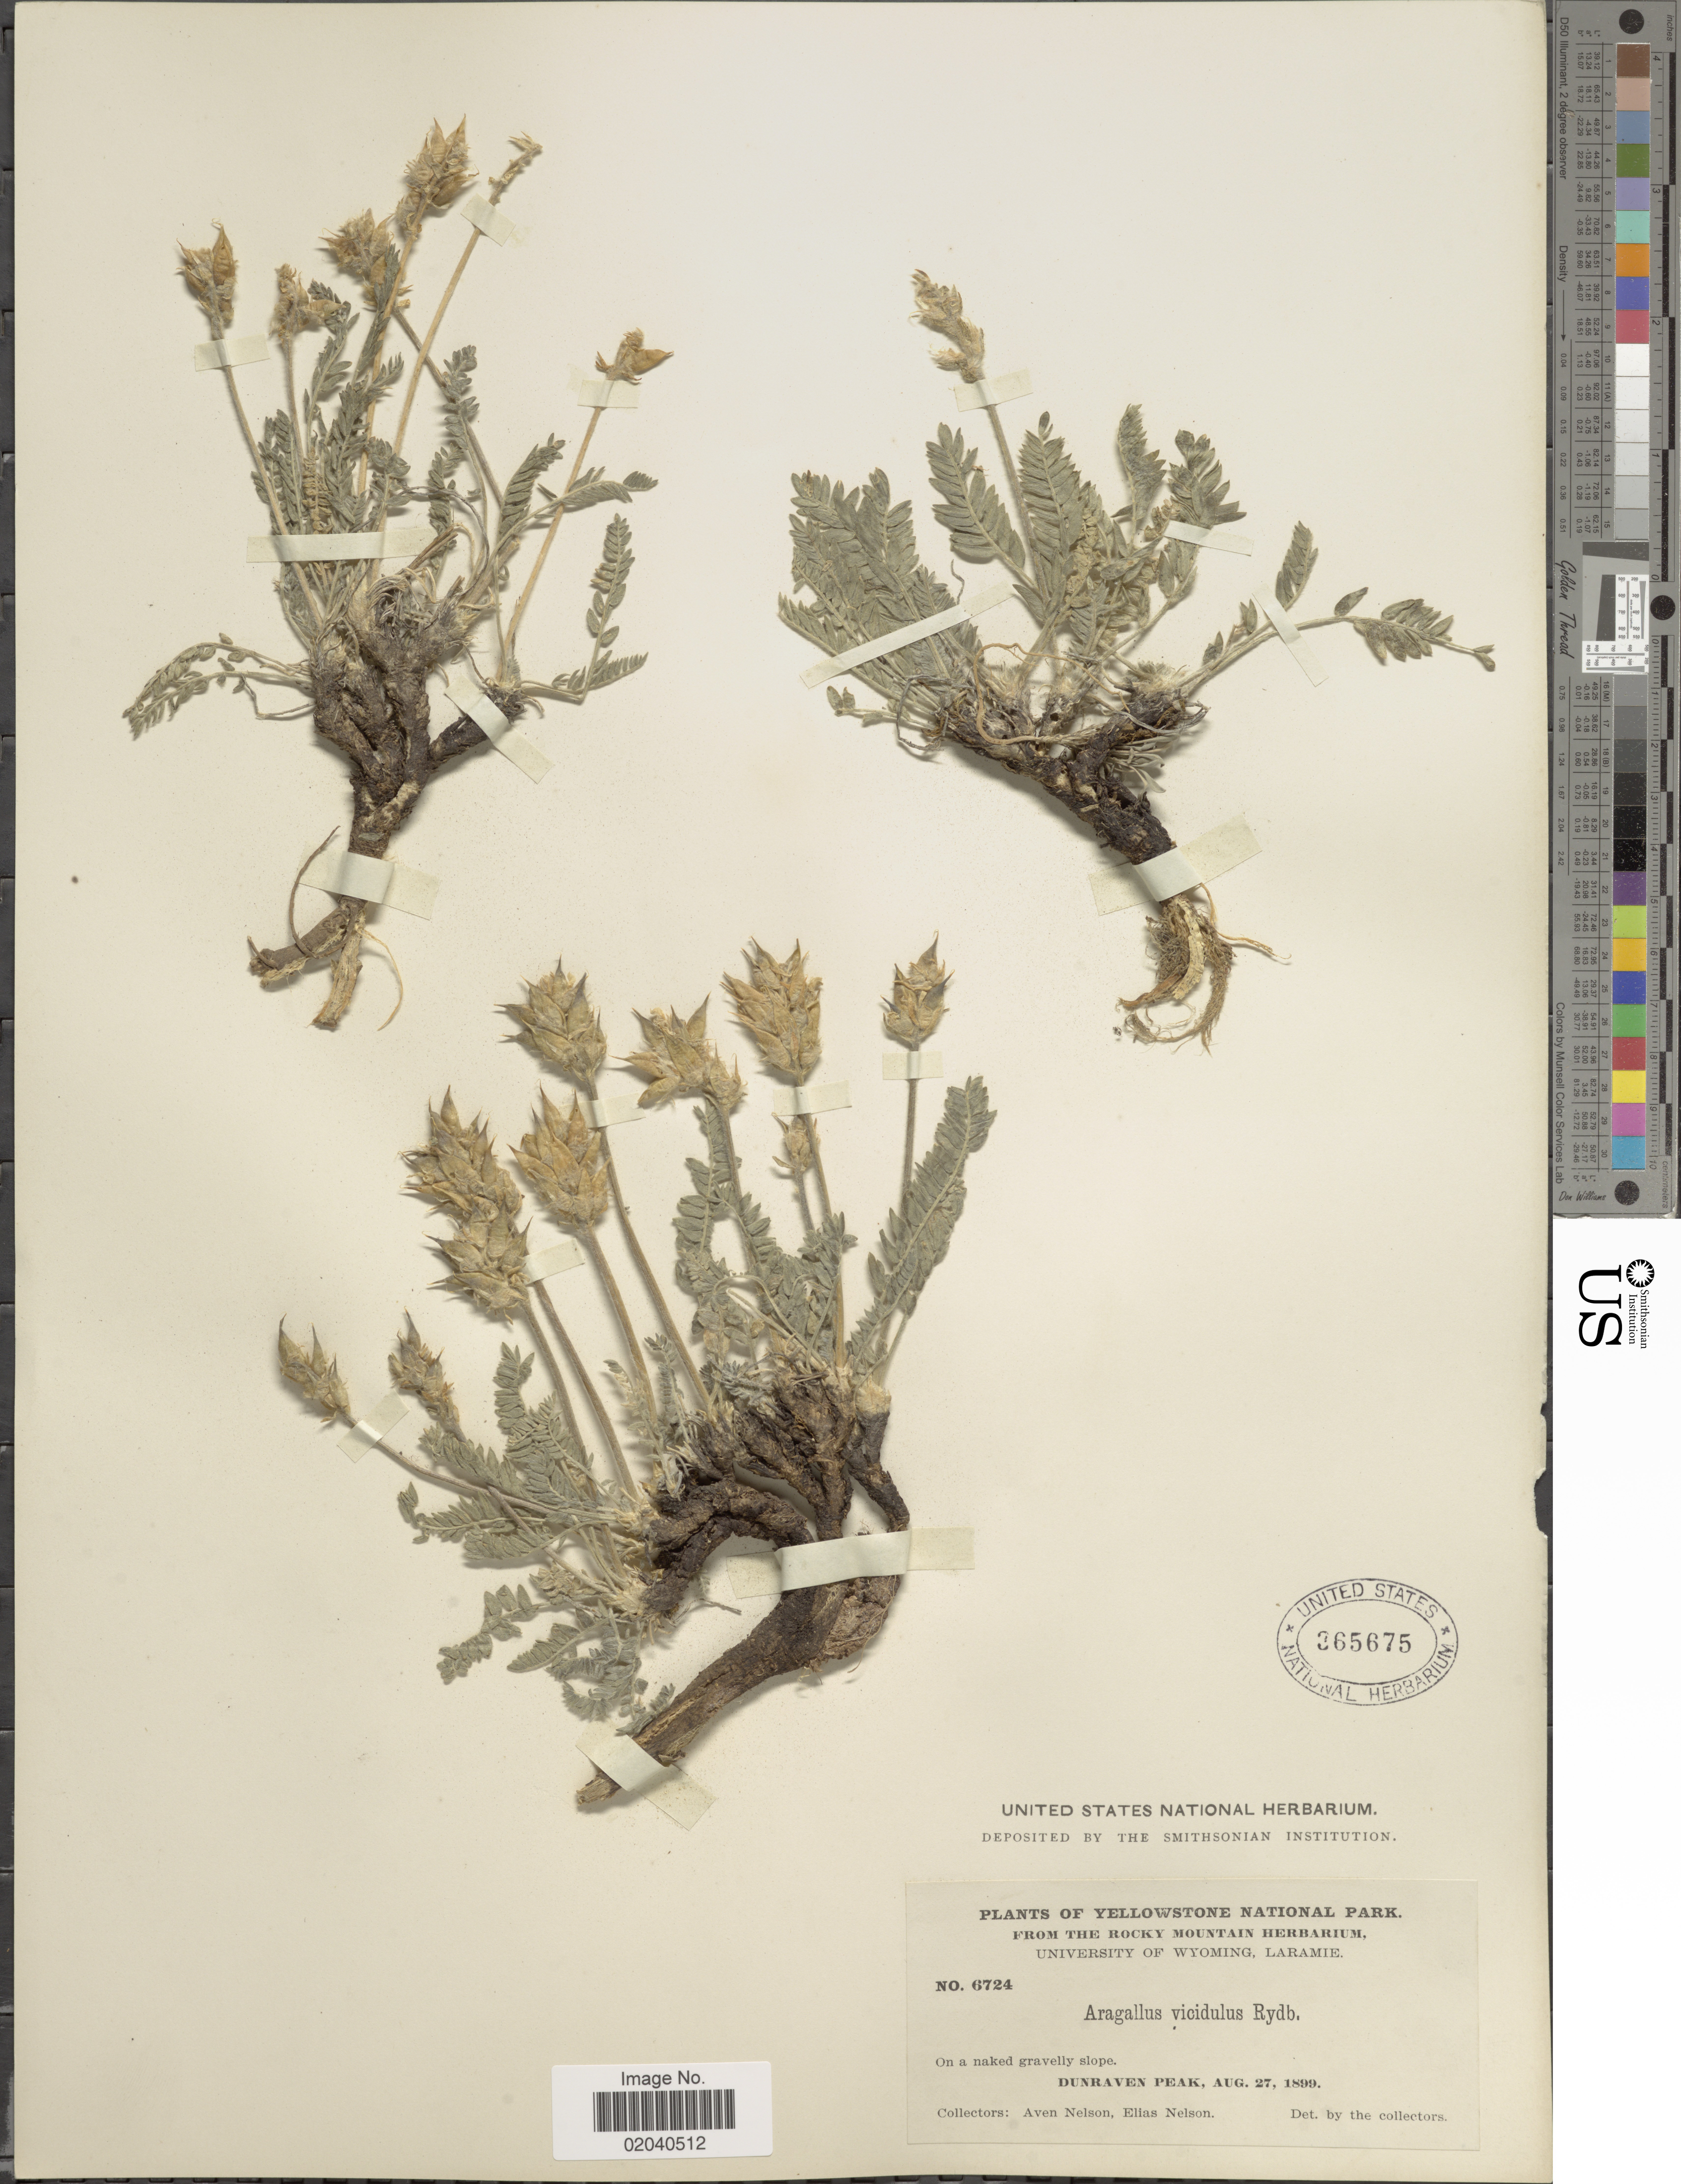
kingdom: Plantae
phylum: Tracheophyta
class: Magnoliopsida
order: Fabales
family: Fabaceae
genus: Oxytropis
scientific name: Oxytropis viscida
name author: Nutt.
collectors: A. Nelson & E. Nelson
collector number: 6724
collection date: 1899-08-27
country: United States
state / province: Wyoming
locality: Yellowstone National Park, Dunraven Peak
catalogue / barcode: US 365675